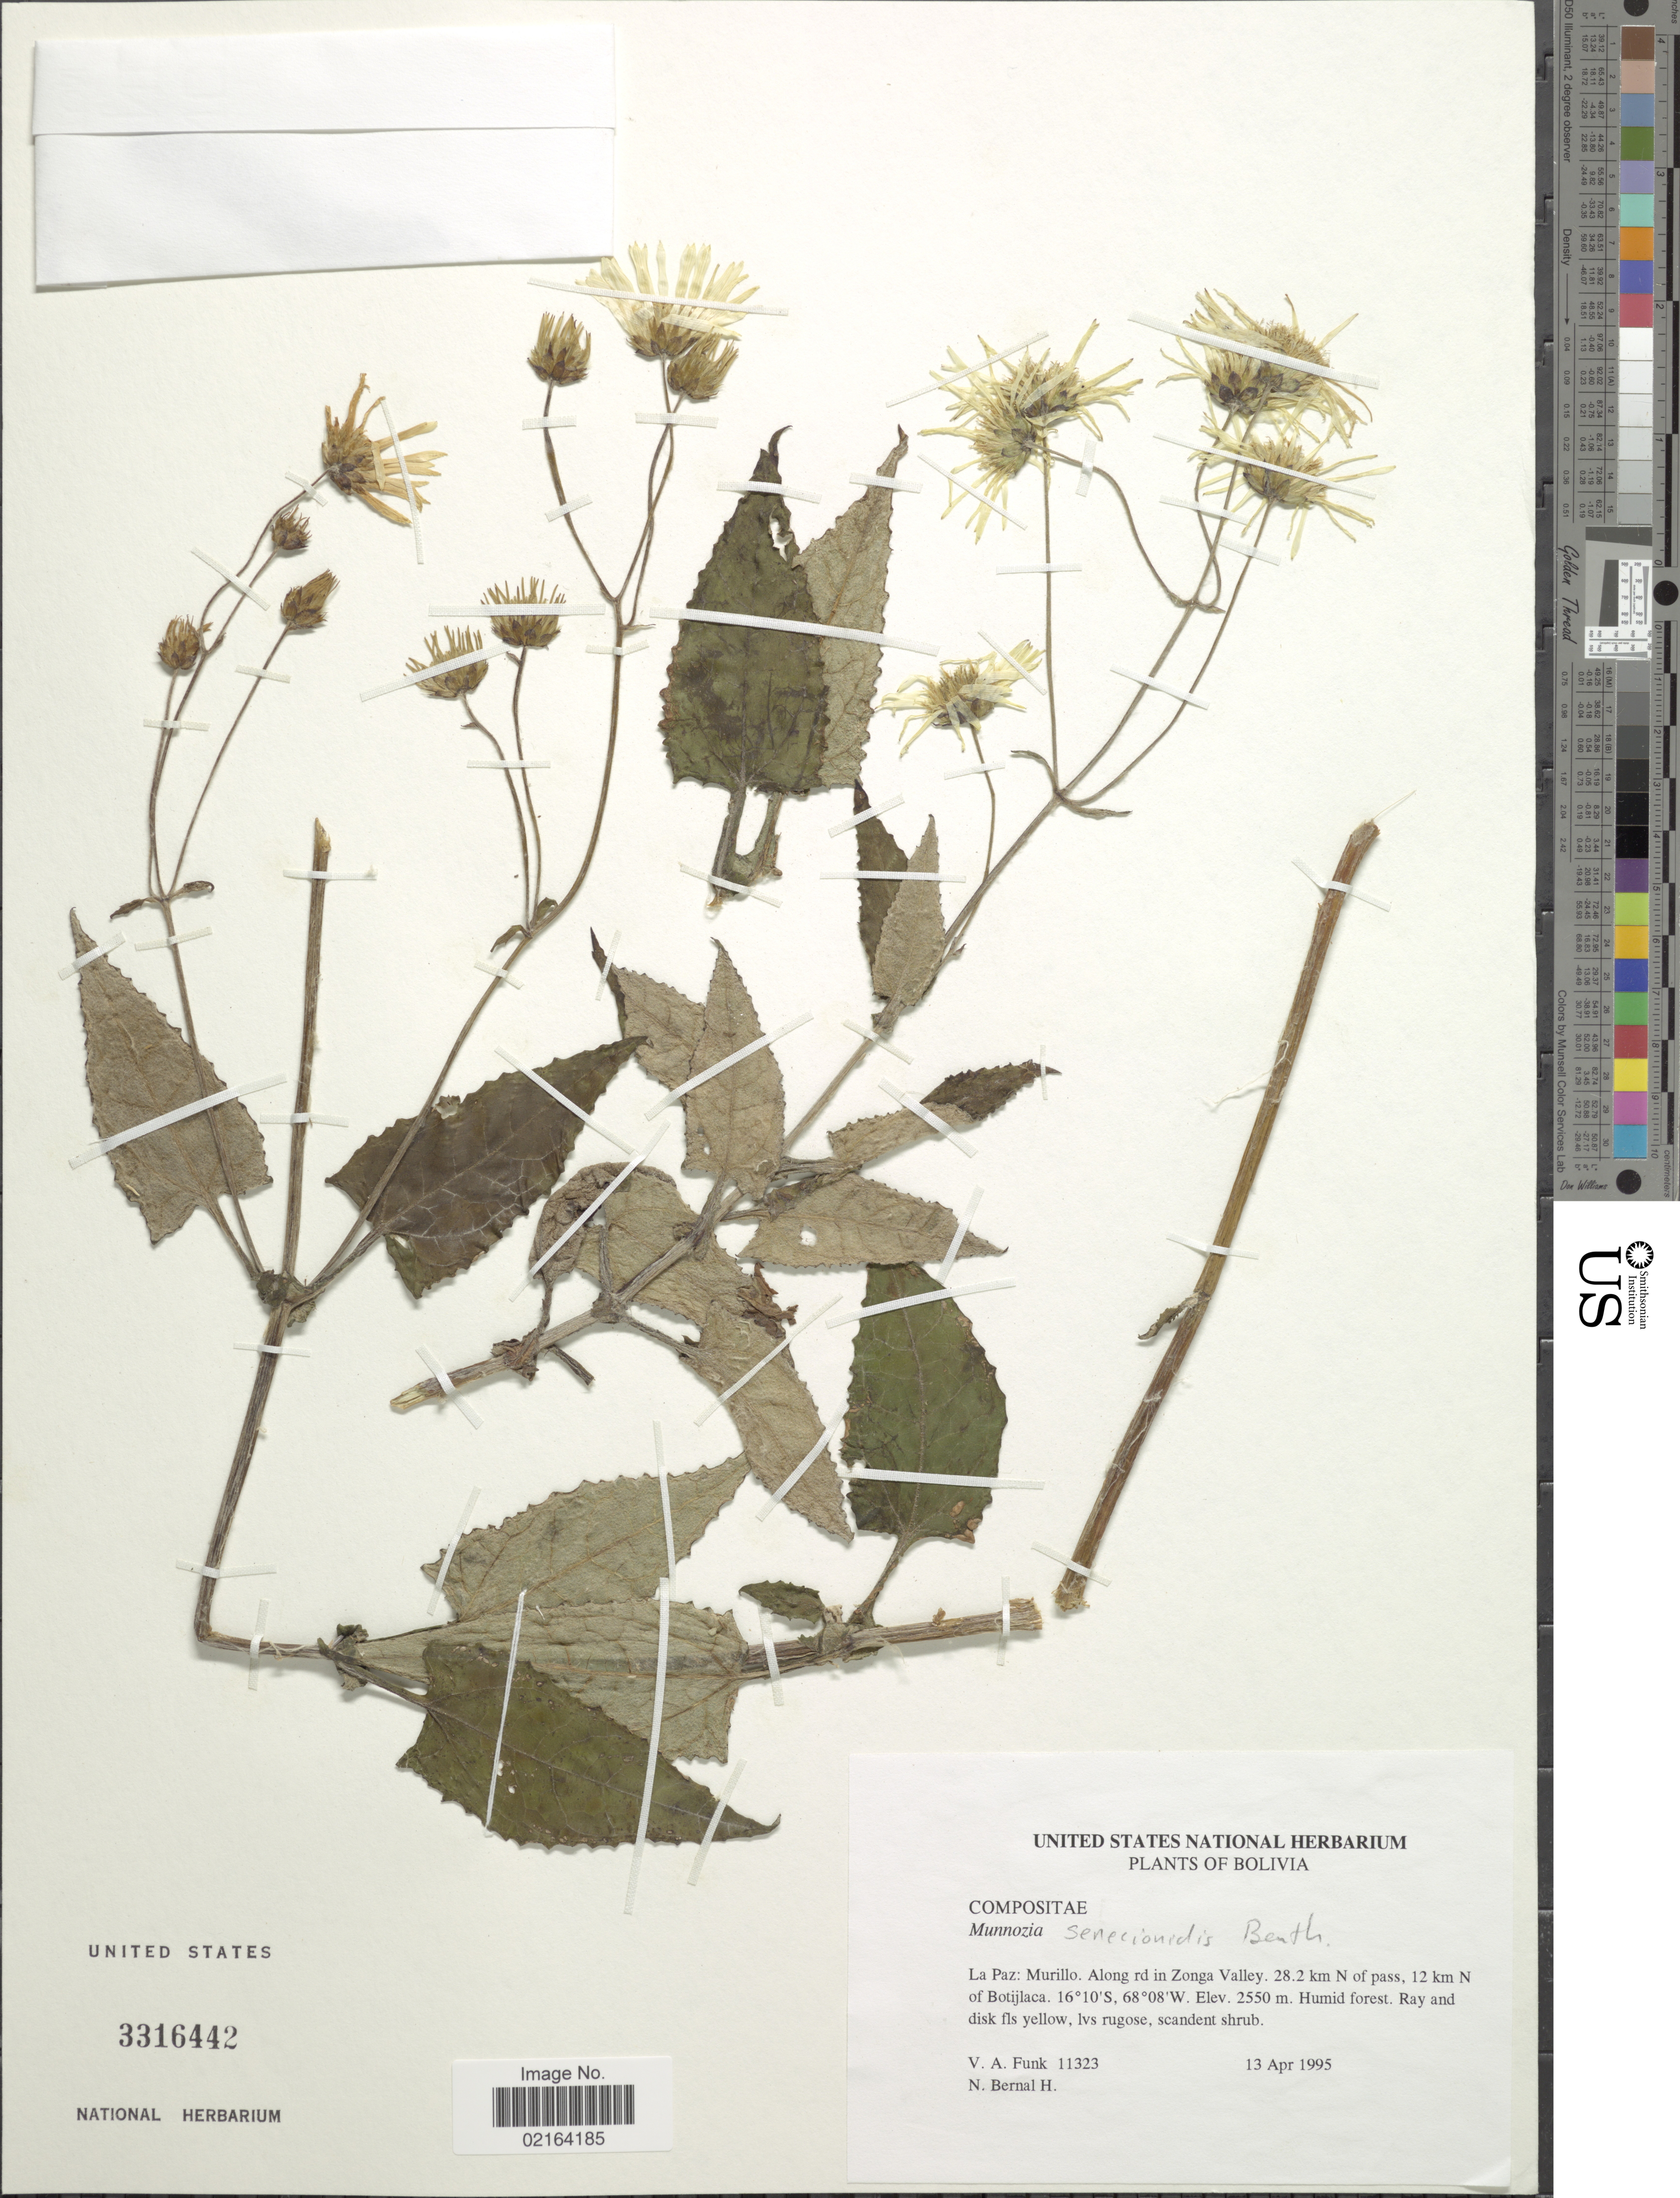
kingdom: Plantae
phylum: Tracheophyta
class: Magnoliopsida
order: Asterales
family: Asteraceae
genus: Munnozia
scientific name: Munnozia senecionidis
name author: Benth.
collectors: V. Funk & N. Bernal H.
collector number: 11323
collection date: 1995-04-13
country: Bolivia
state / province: La Paz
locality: La Paz: Murillo, Along rd in Zonga Valley, 28.2 km N of pass, 12 km N of Botjilaca, Humid Forest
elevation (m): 2550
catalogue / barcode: US 3316442